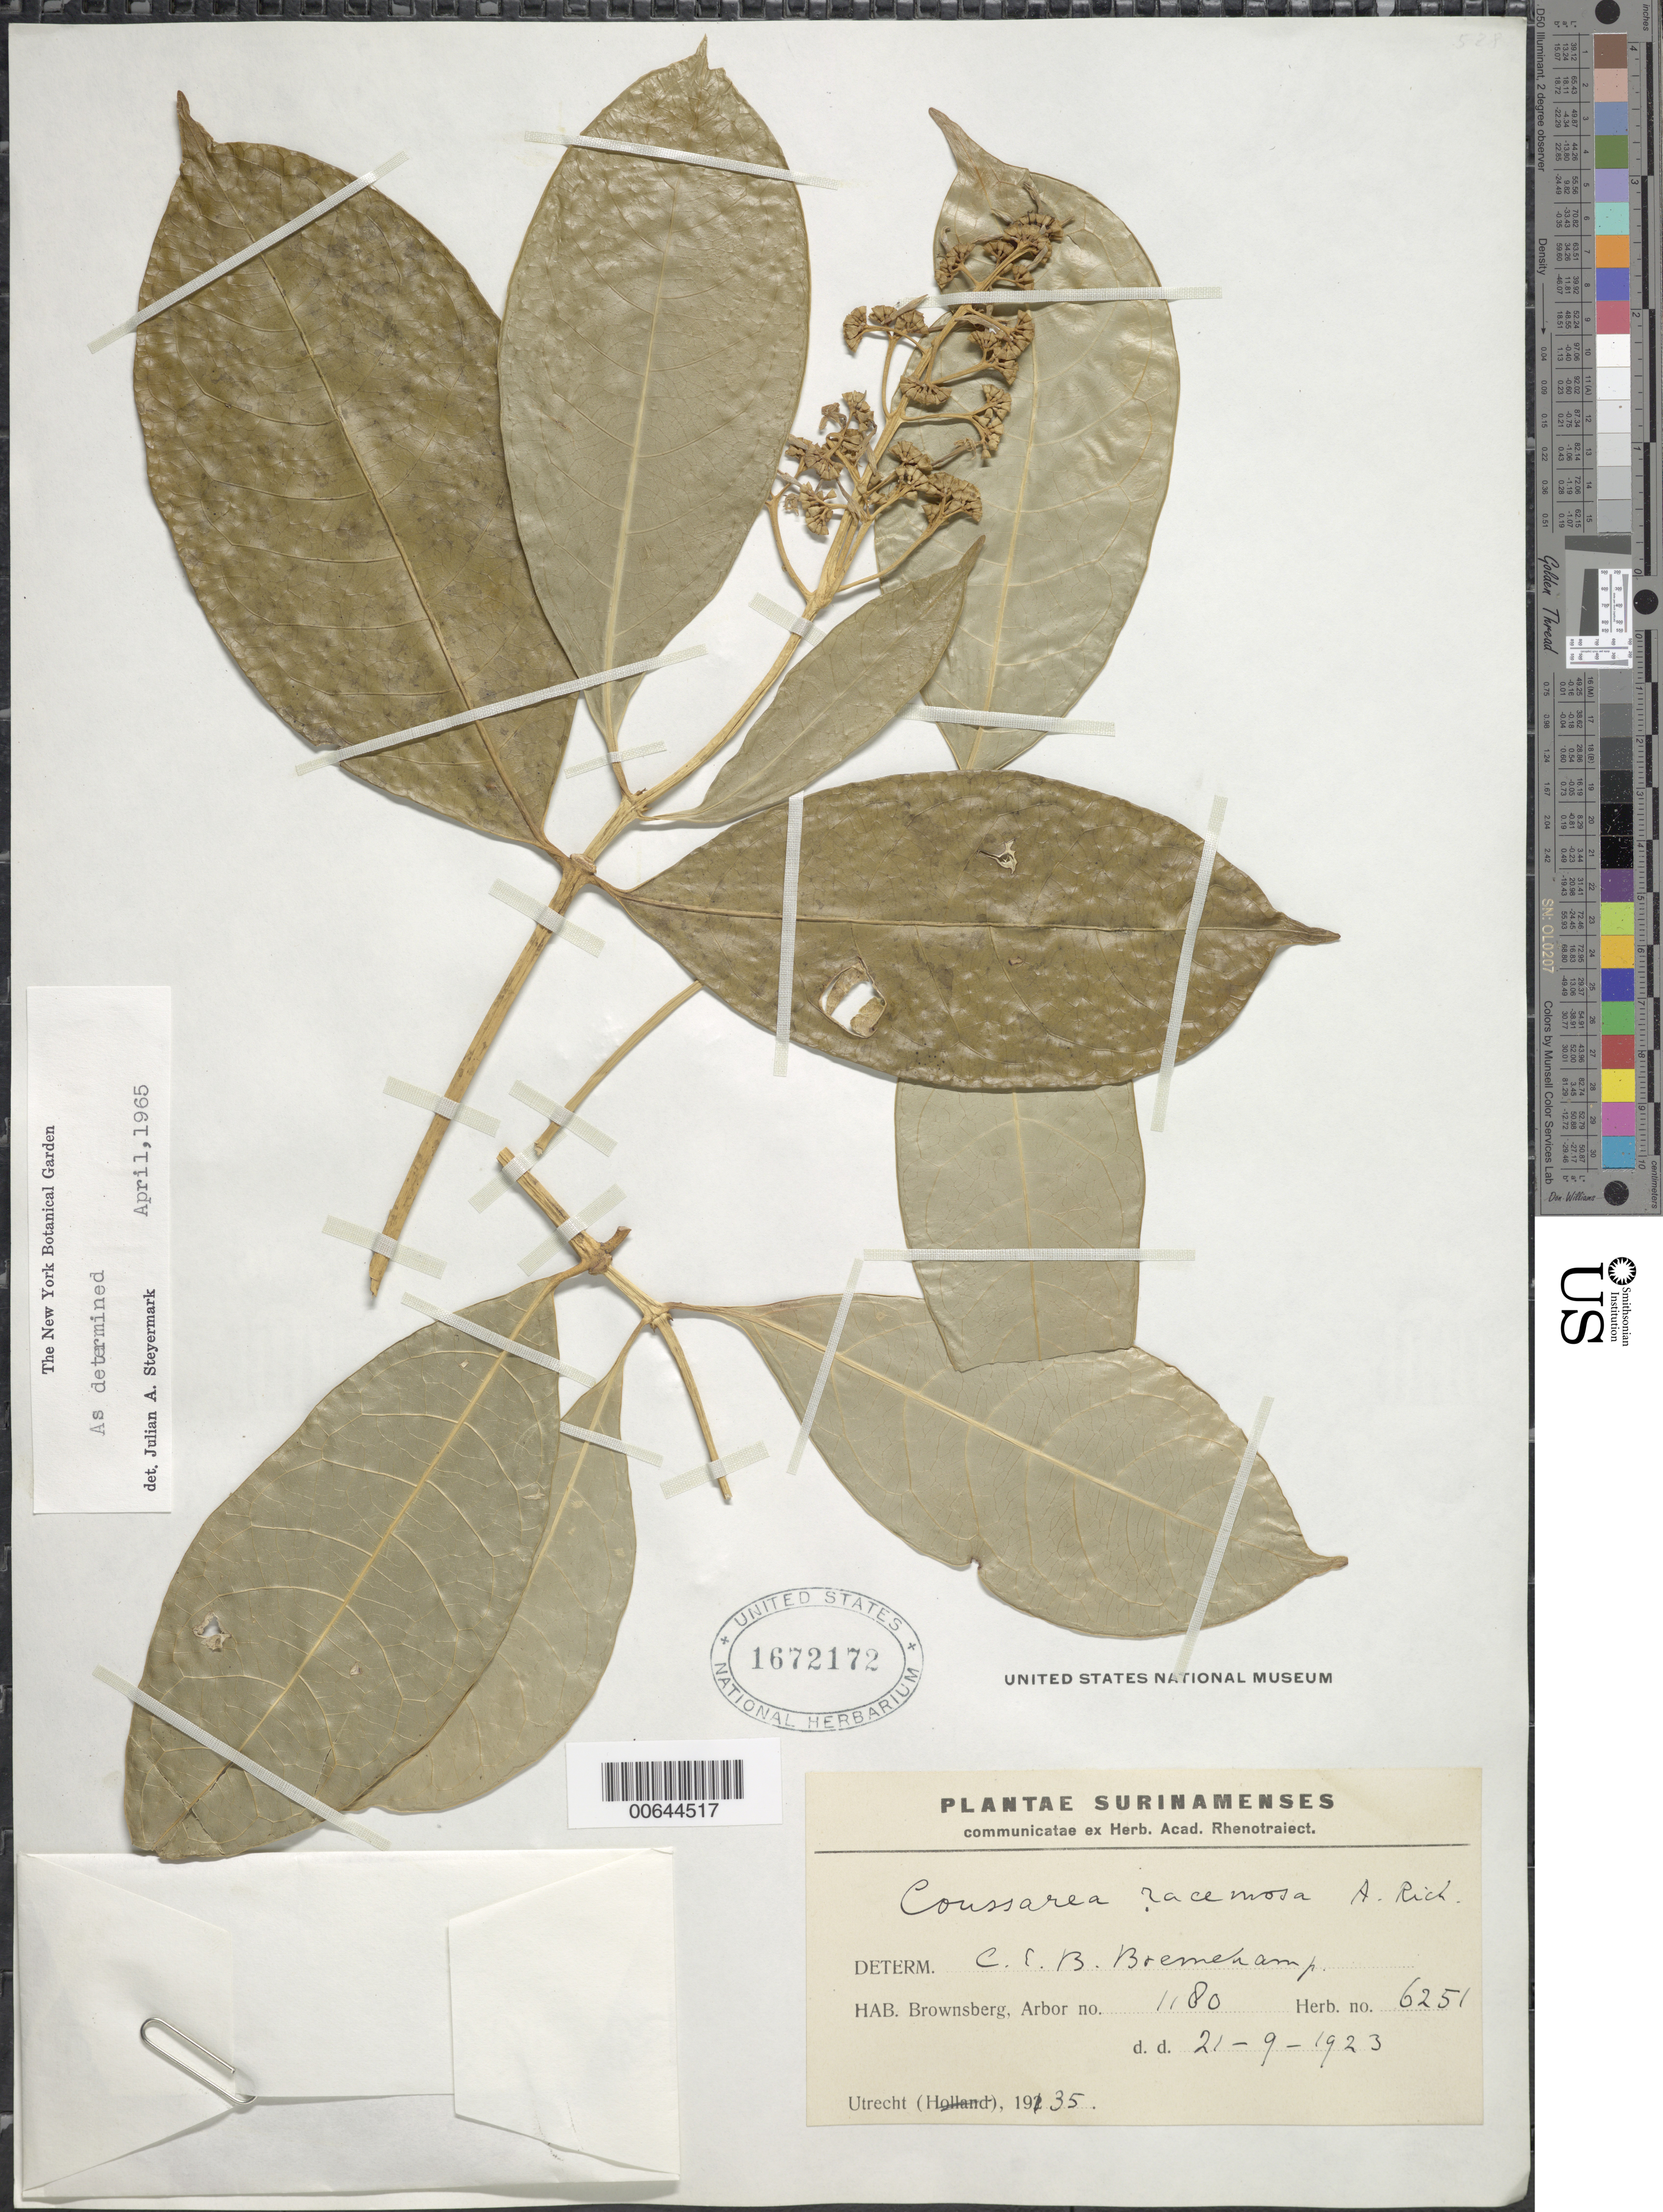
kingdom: Plantae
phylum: Tracheophyta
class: Magnoliopsida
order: Gentianales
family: Rubiaceae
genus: Coussarea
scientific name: Coussarea racemosa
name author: A. Rich.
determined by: Steyermark, Julian A., (VEN)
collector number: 6251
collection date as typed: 21-Sep-23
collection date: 1923-09-21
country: Suriname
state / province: Brokopondo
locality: Brownsberg, Forest Reserve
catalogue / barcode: US 1672172